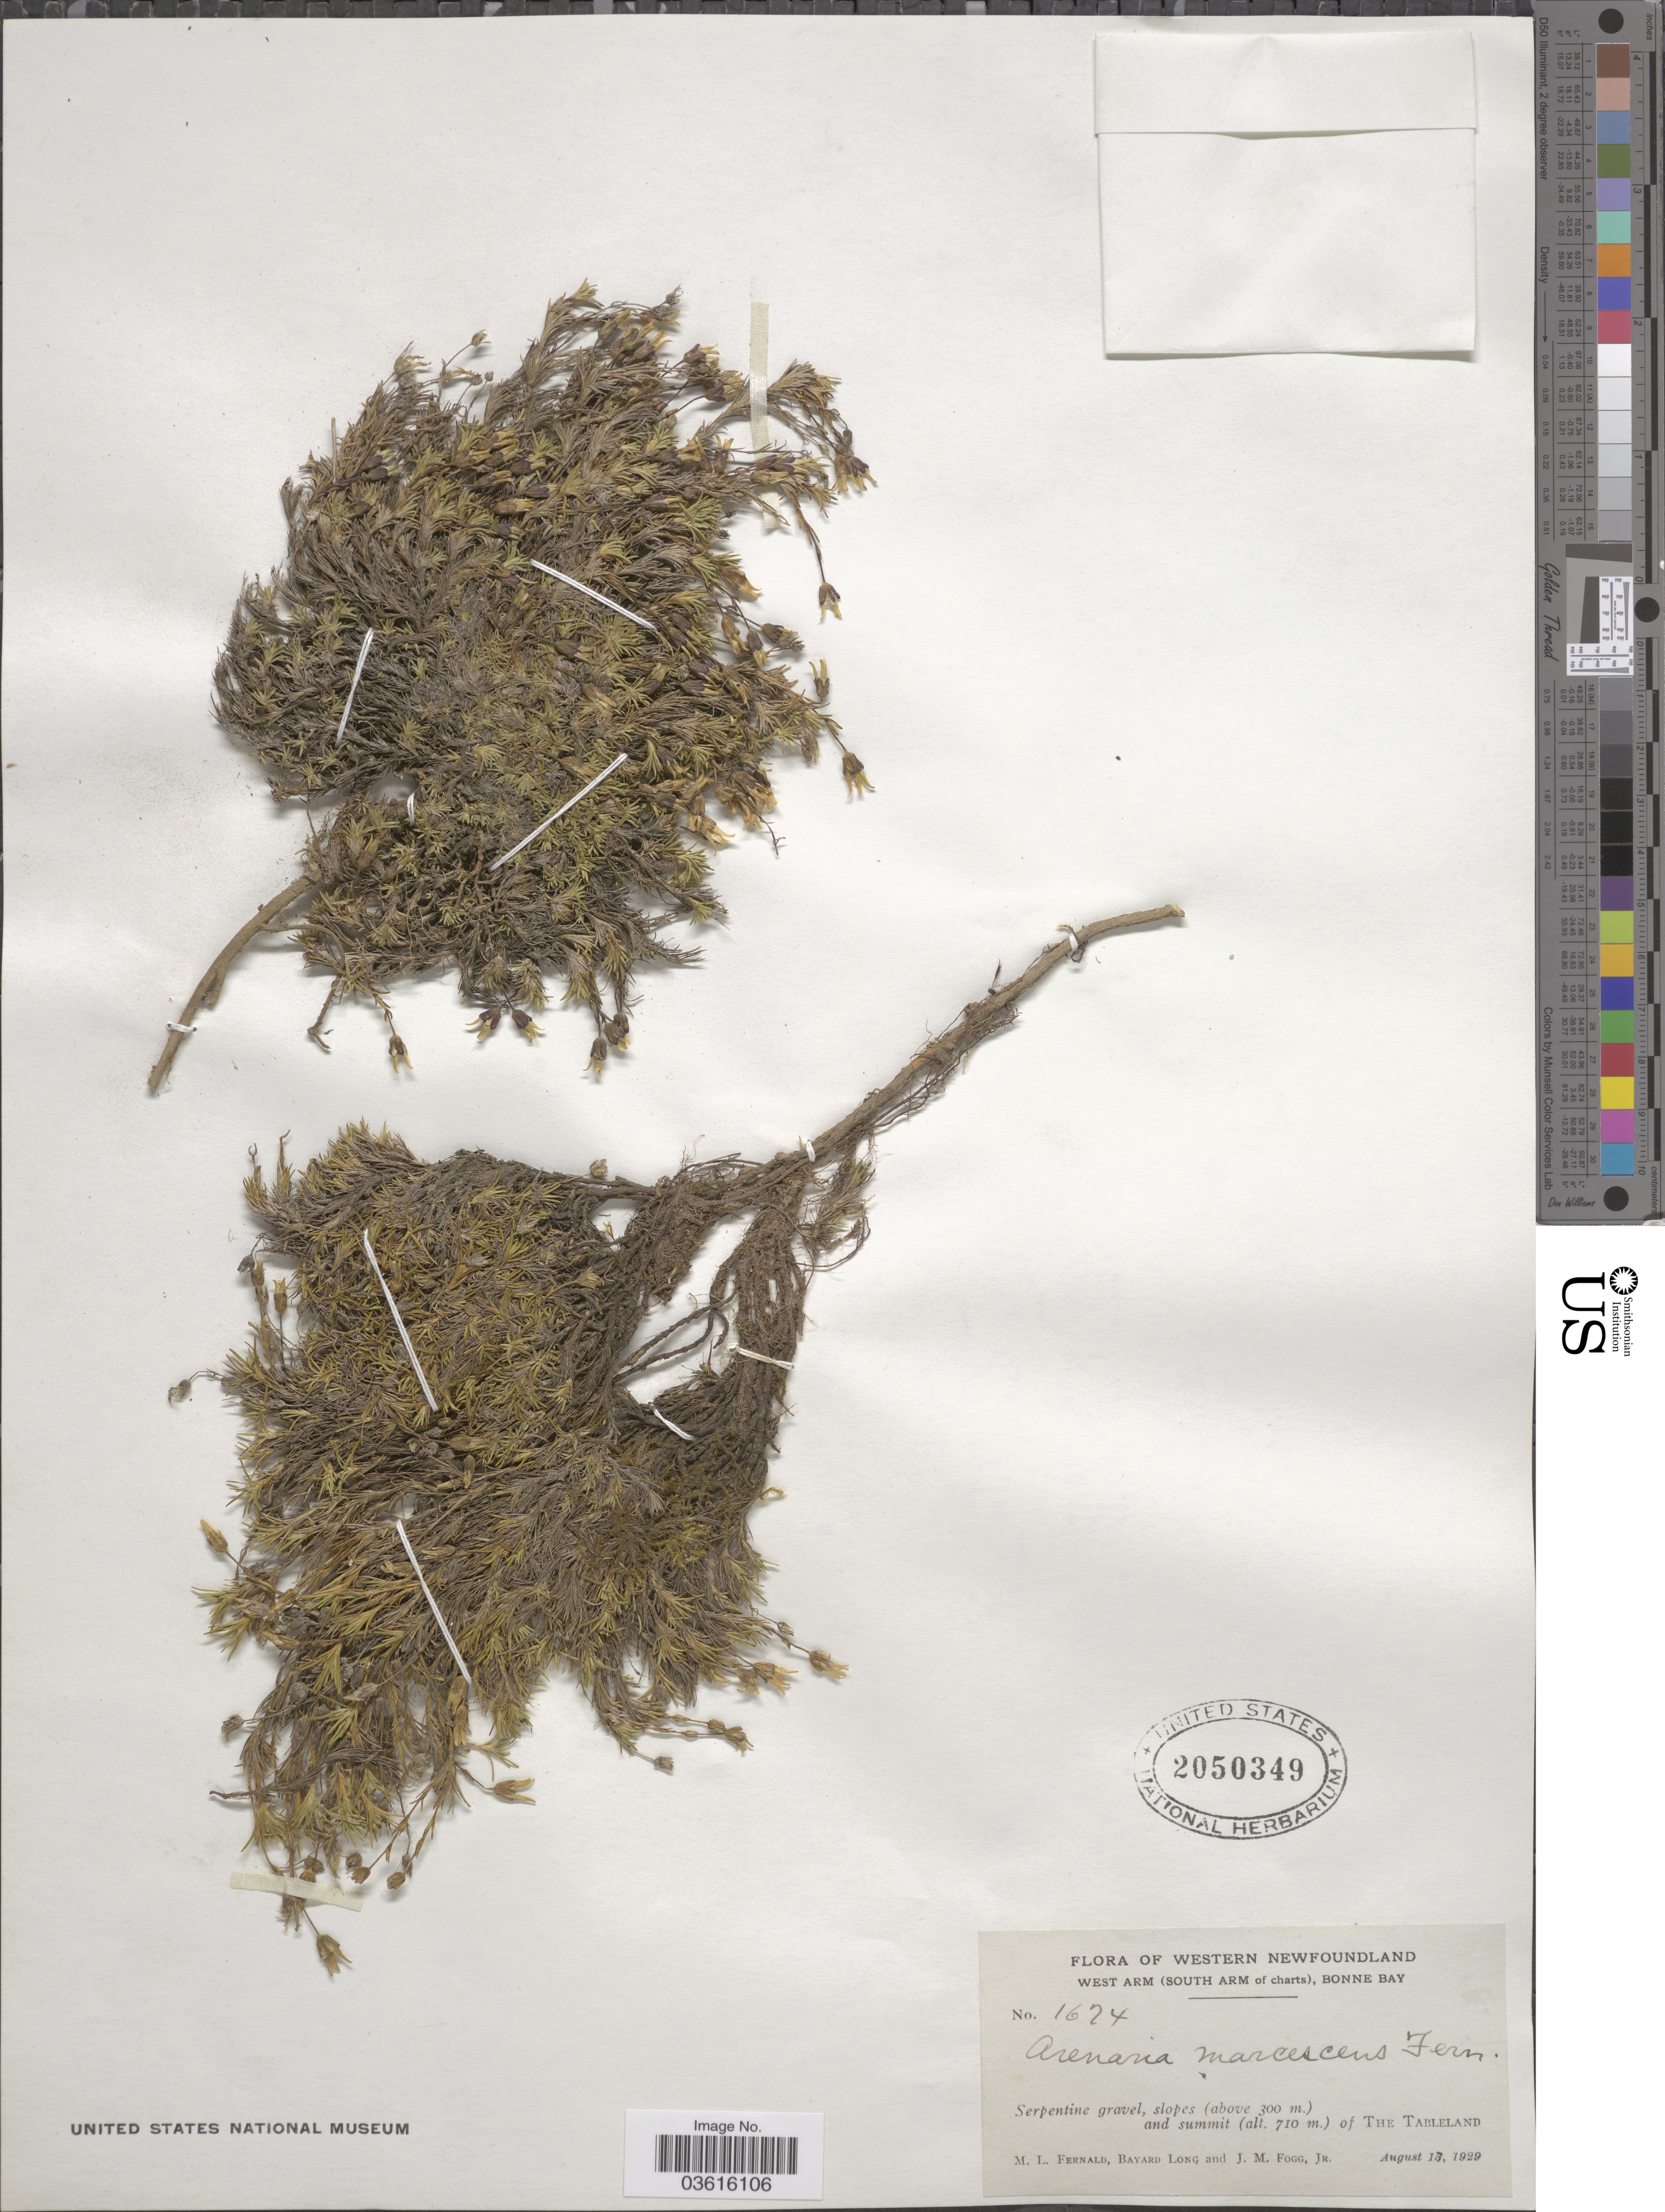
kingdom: Plantae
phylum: Tracheophyta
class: Magnoliopsida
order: Caryophyllales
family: Caryophyllaceae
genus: Cherleria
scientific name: Cherleria marcescens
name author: (Fernald) A.J. Moore & Dillenb.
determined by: Strong, Mark T., (BOT), Smithsonian Institution - National Museum of Natural History (UNITED STATES)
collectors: M. L. Fernald, B. Long & J. Fogg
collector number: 1674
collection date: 1929-08-17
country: Canada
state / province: Newfoundland and Labrador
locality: Western Newfoundland. West Arm (South Arm of charts), Bonne Bay. Slopes and summit of the Tableland.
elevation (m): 300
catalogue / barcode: US 2050349